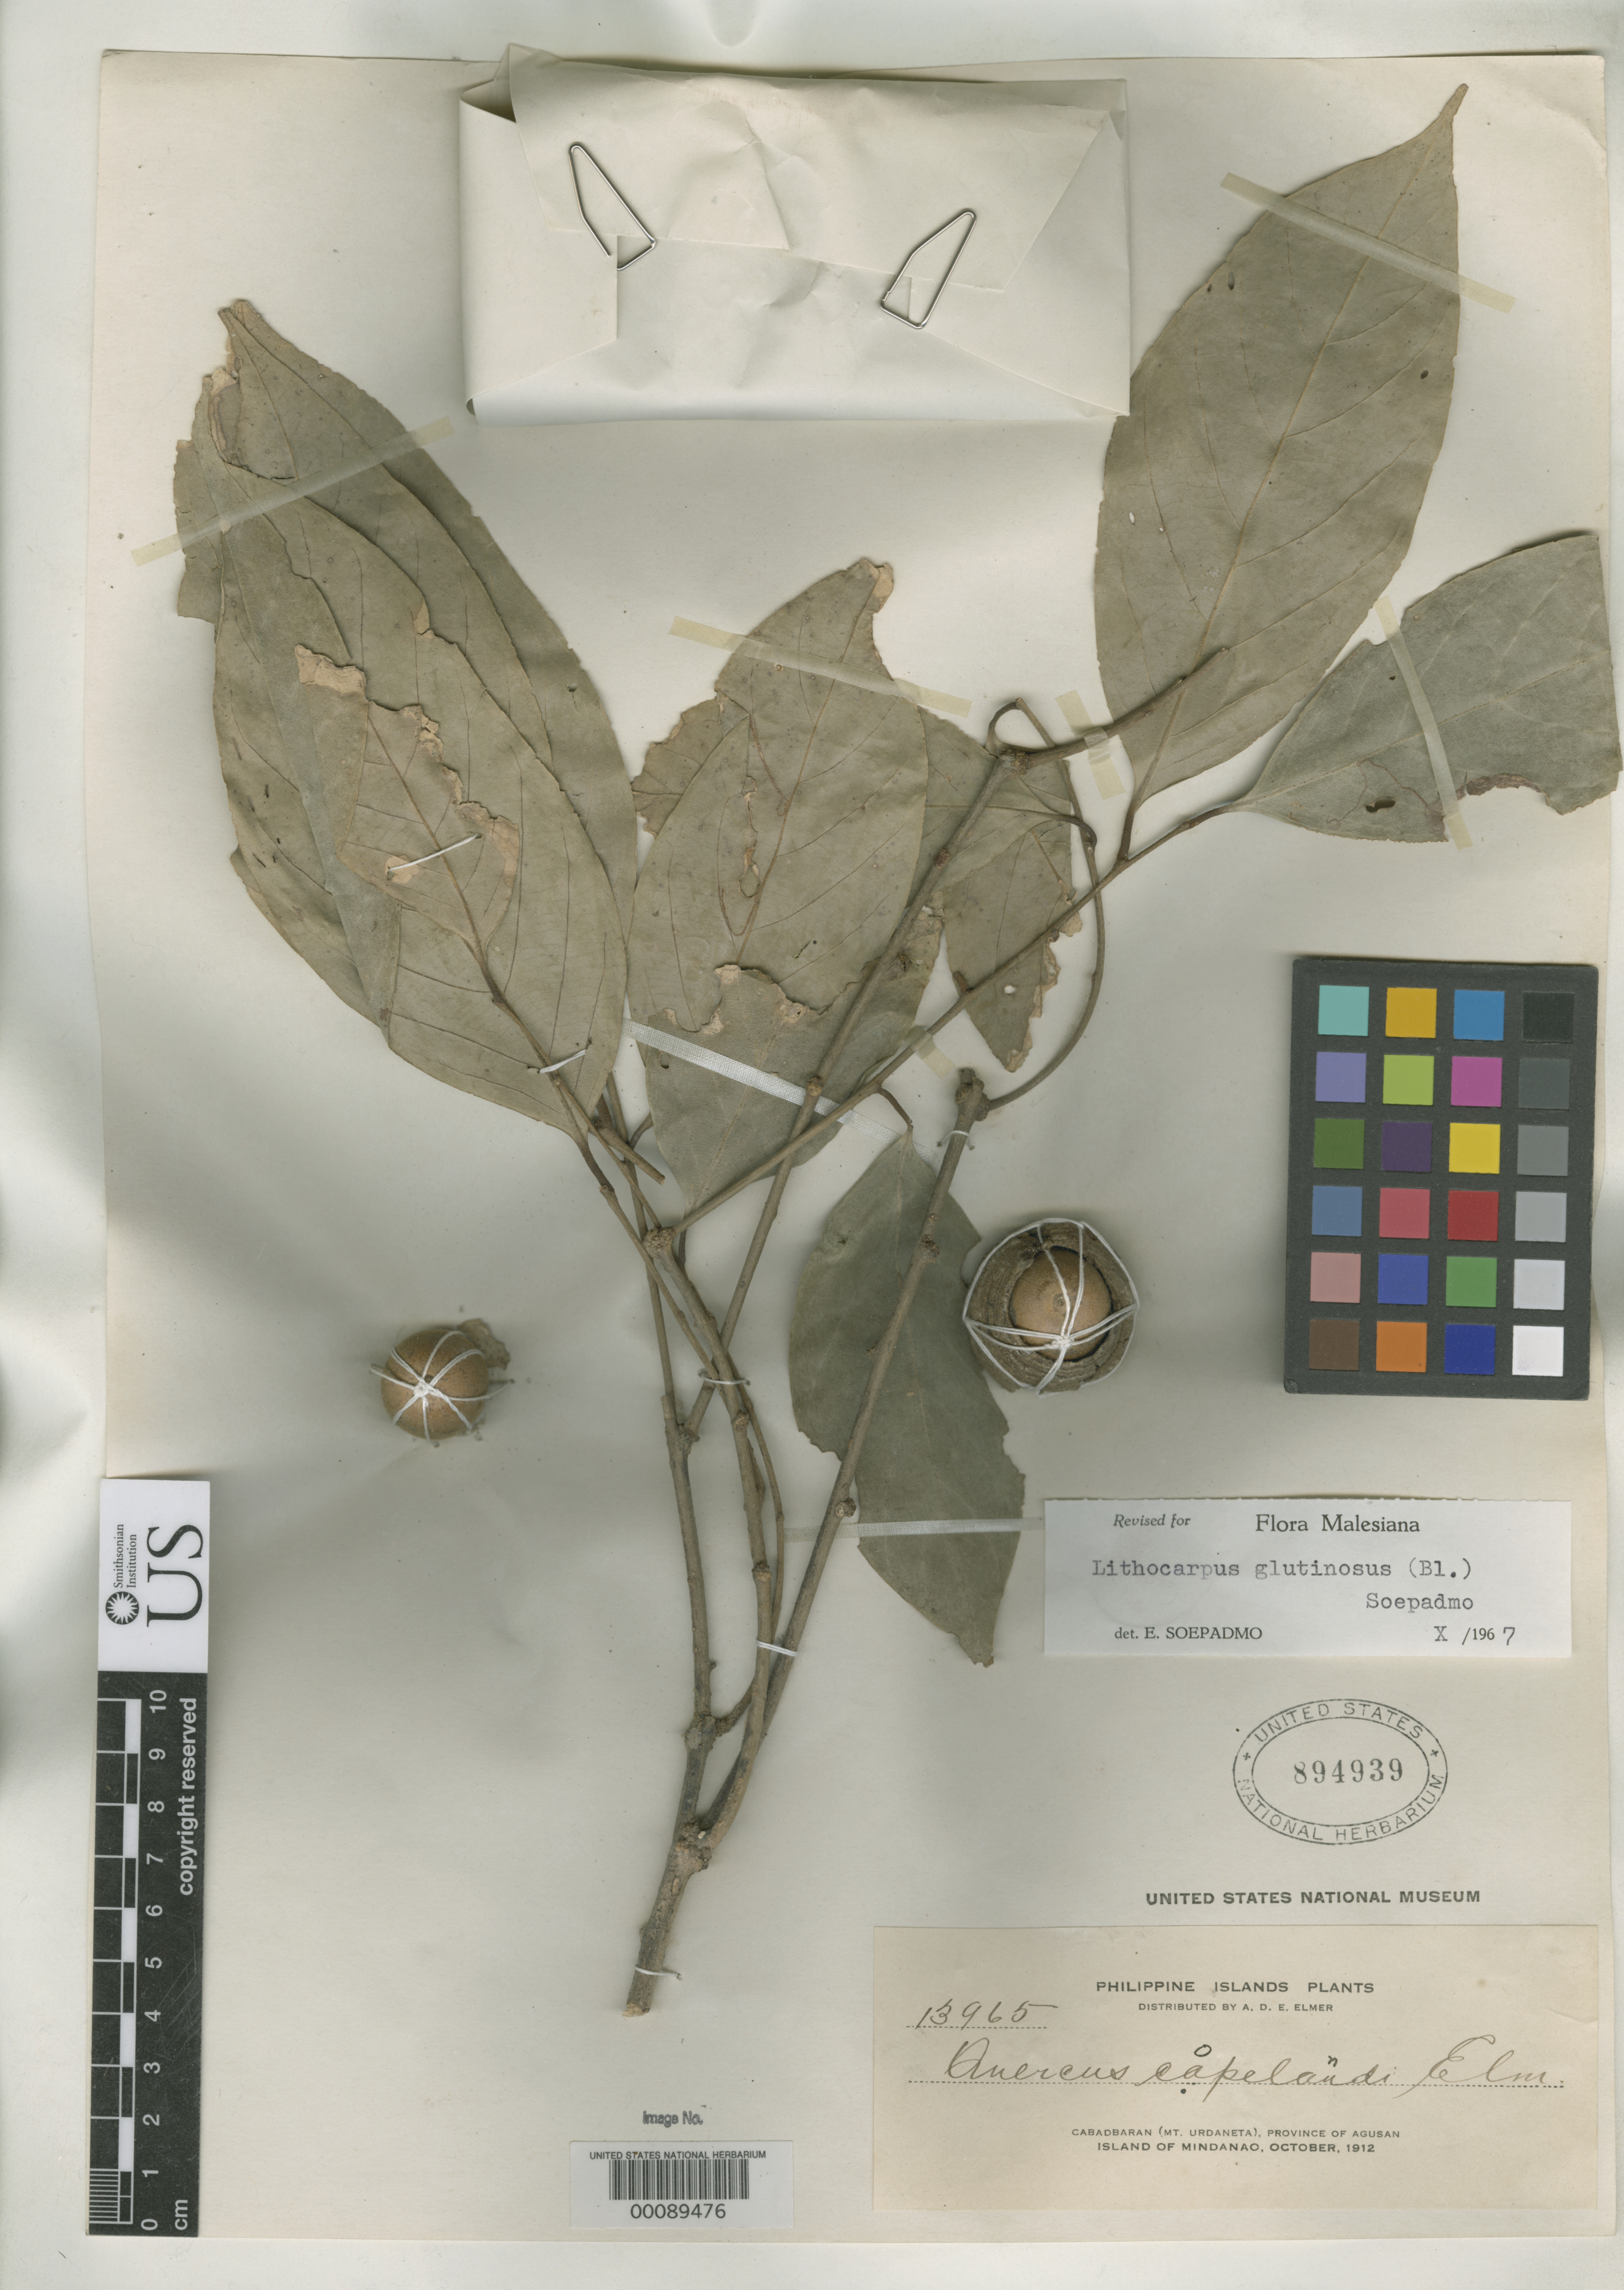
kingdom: Plantae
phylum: Tracheophyta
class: Magnoliopsida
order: Fagales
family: Fagaceae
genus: Quercus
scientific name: Quercus copelandii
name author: Elmer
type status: Isotype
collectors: A. D. E. Elmer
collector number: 13965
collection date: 1912-10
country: Philippines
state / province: Caraga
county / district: Agusan del Norte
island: Mindanao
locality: Cabadbaran (Mt. Urdaneta), Province of Agusan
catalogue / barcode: US 894939